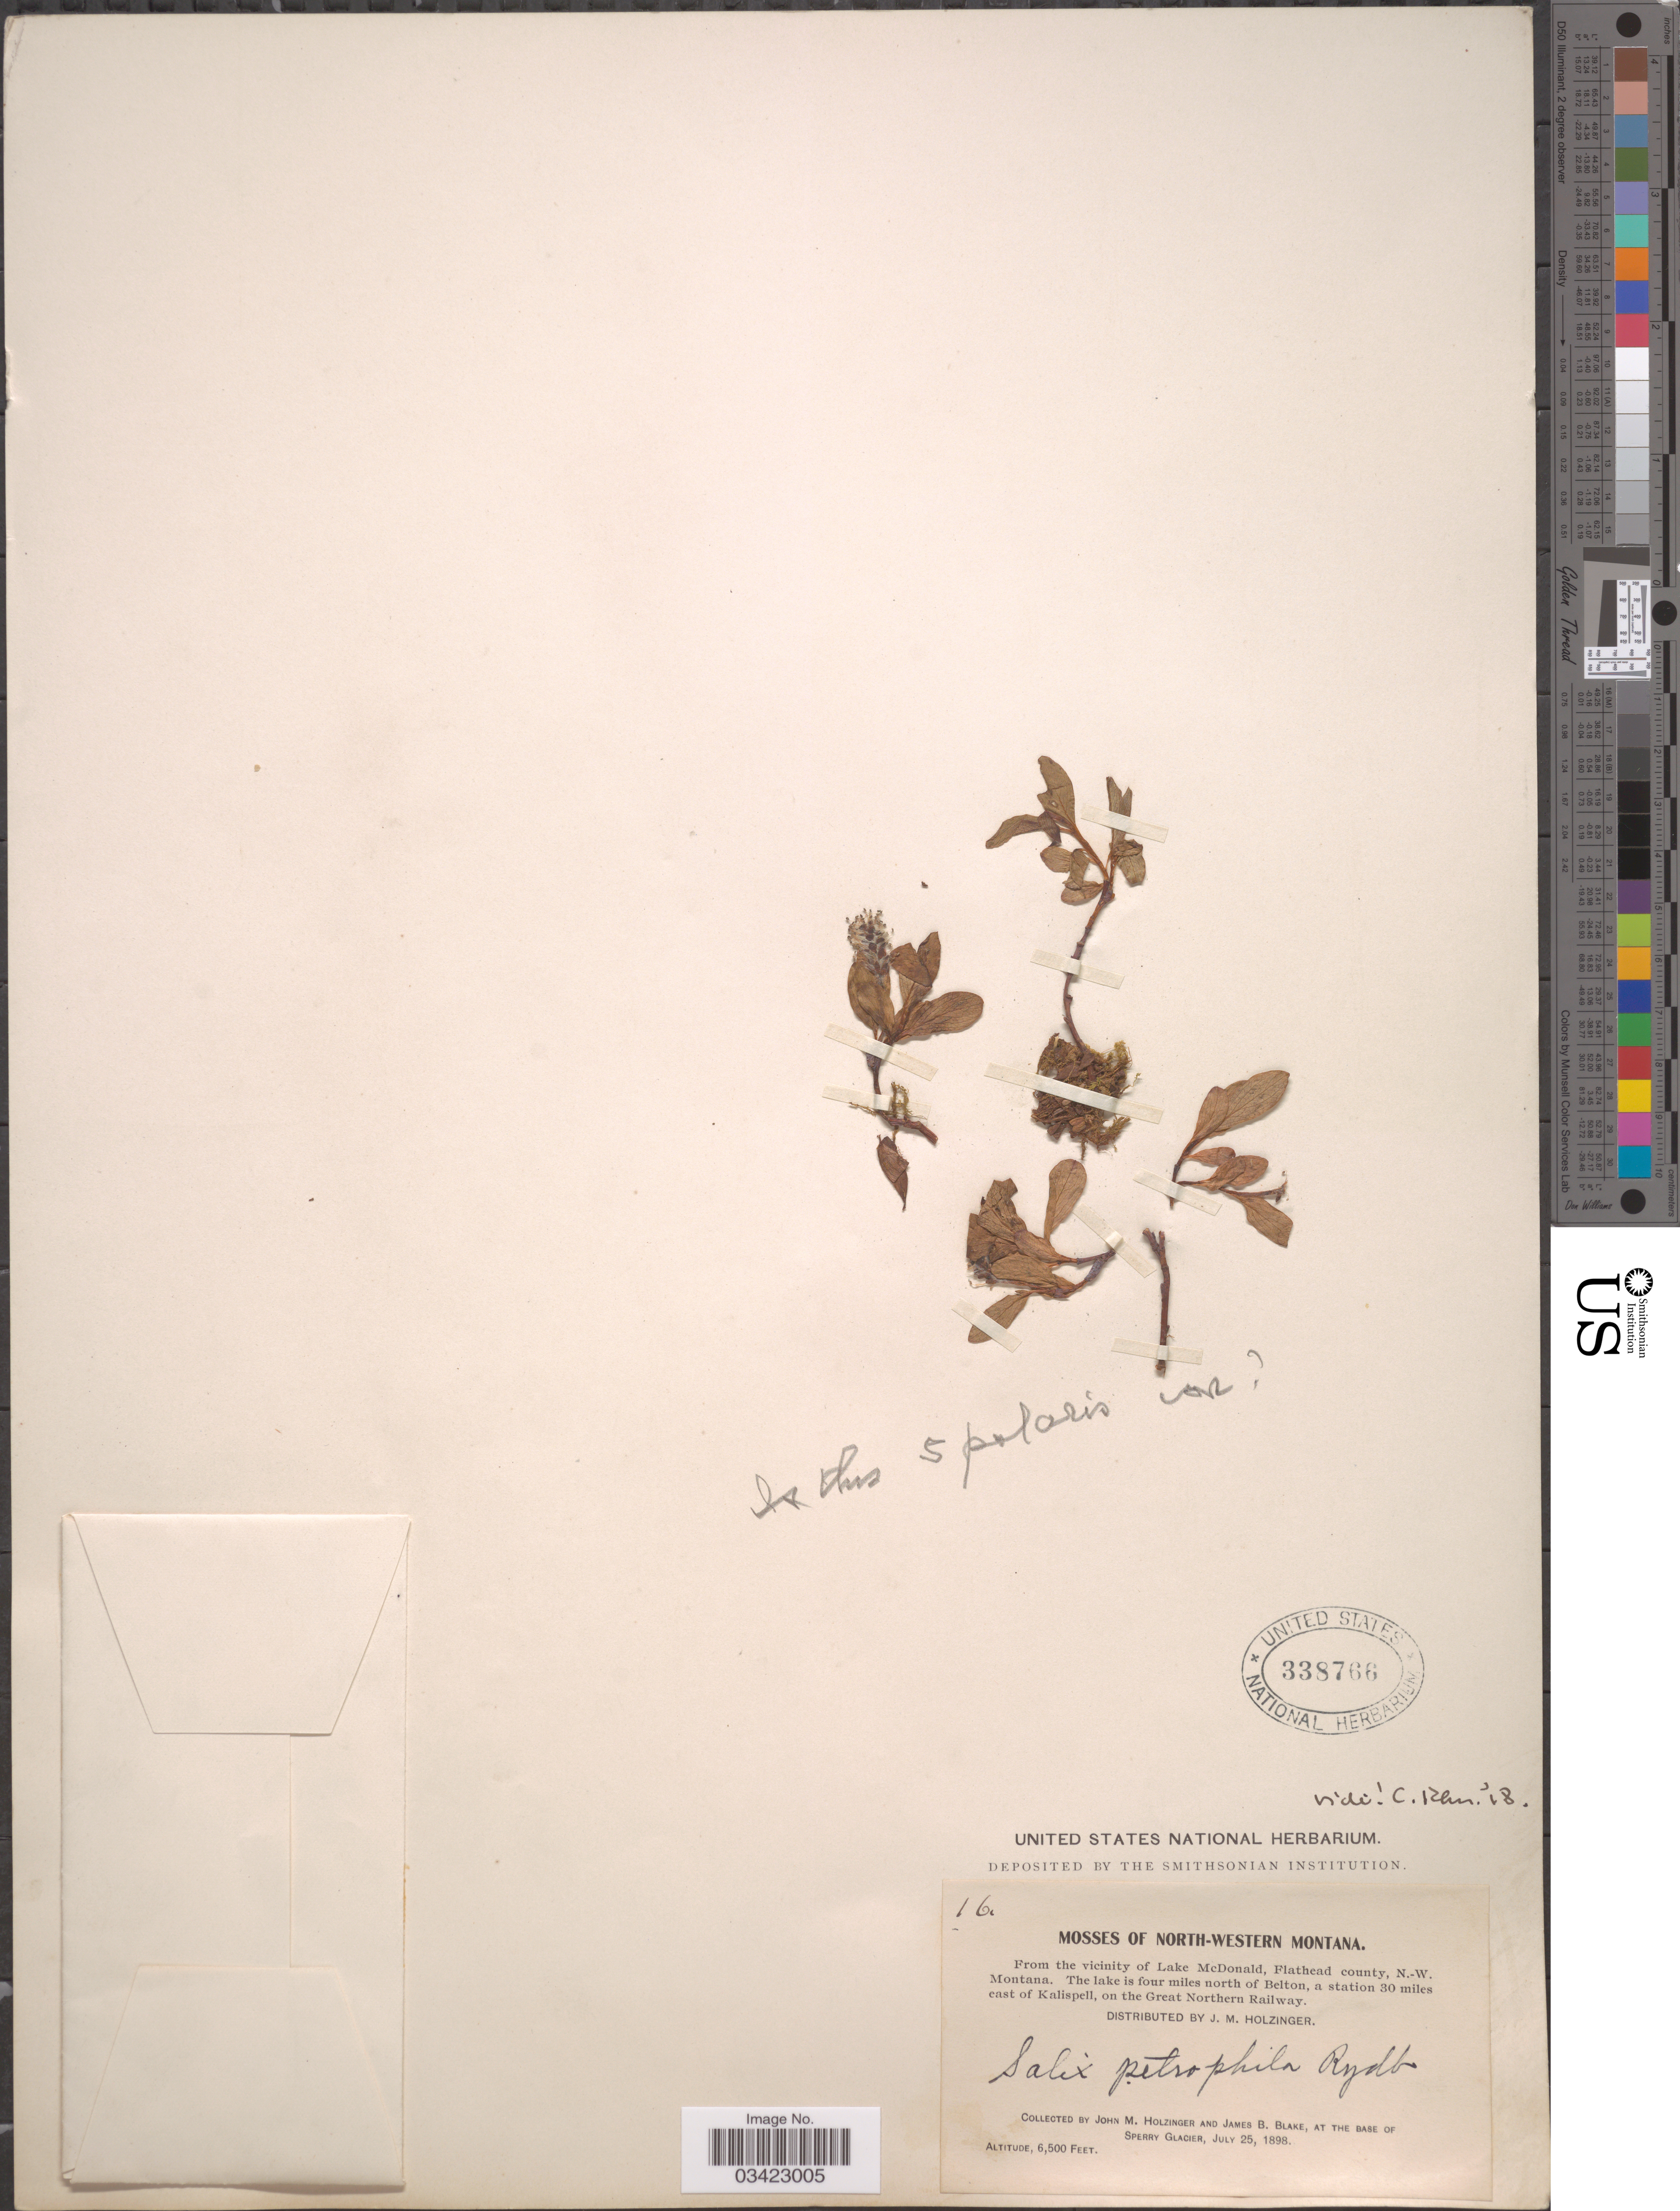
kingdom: Plantae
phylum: Tracheophyta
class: Magnoliopsida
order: Malpighiales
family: Salicaceae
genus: Salix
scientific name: Salix anglorum var. antiplasta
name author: C.K. Schneid.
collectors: J. M. Holzinger & J. B. Blake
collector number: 16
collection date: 1898-07-25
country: United States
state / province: Montana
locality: North-western Montana. From the vicinity of Lake McDonald, Flathead county. The lake is four miles north of Belton, a station 30 miles east of Kalispell, on the Great Northern Railway. At the base of Sperry Glacier.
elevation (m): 1981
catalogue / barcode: US 338766